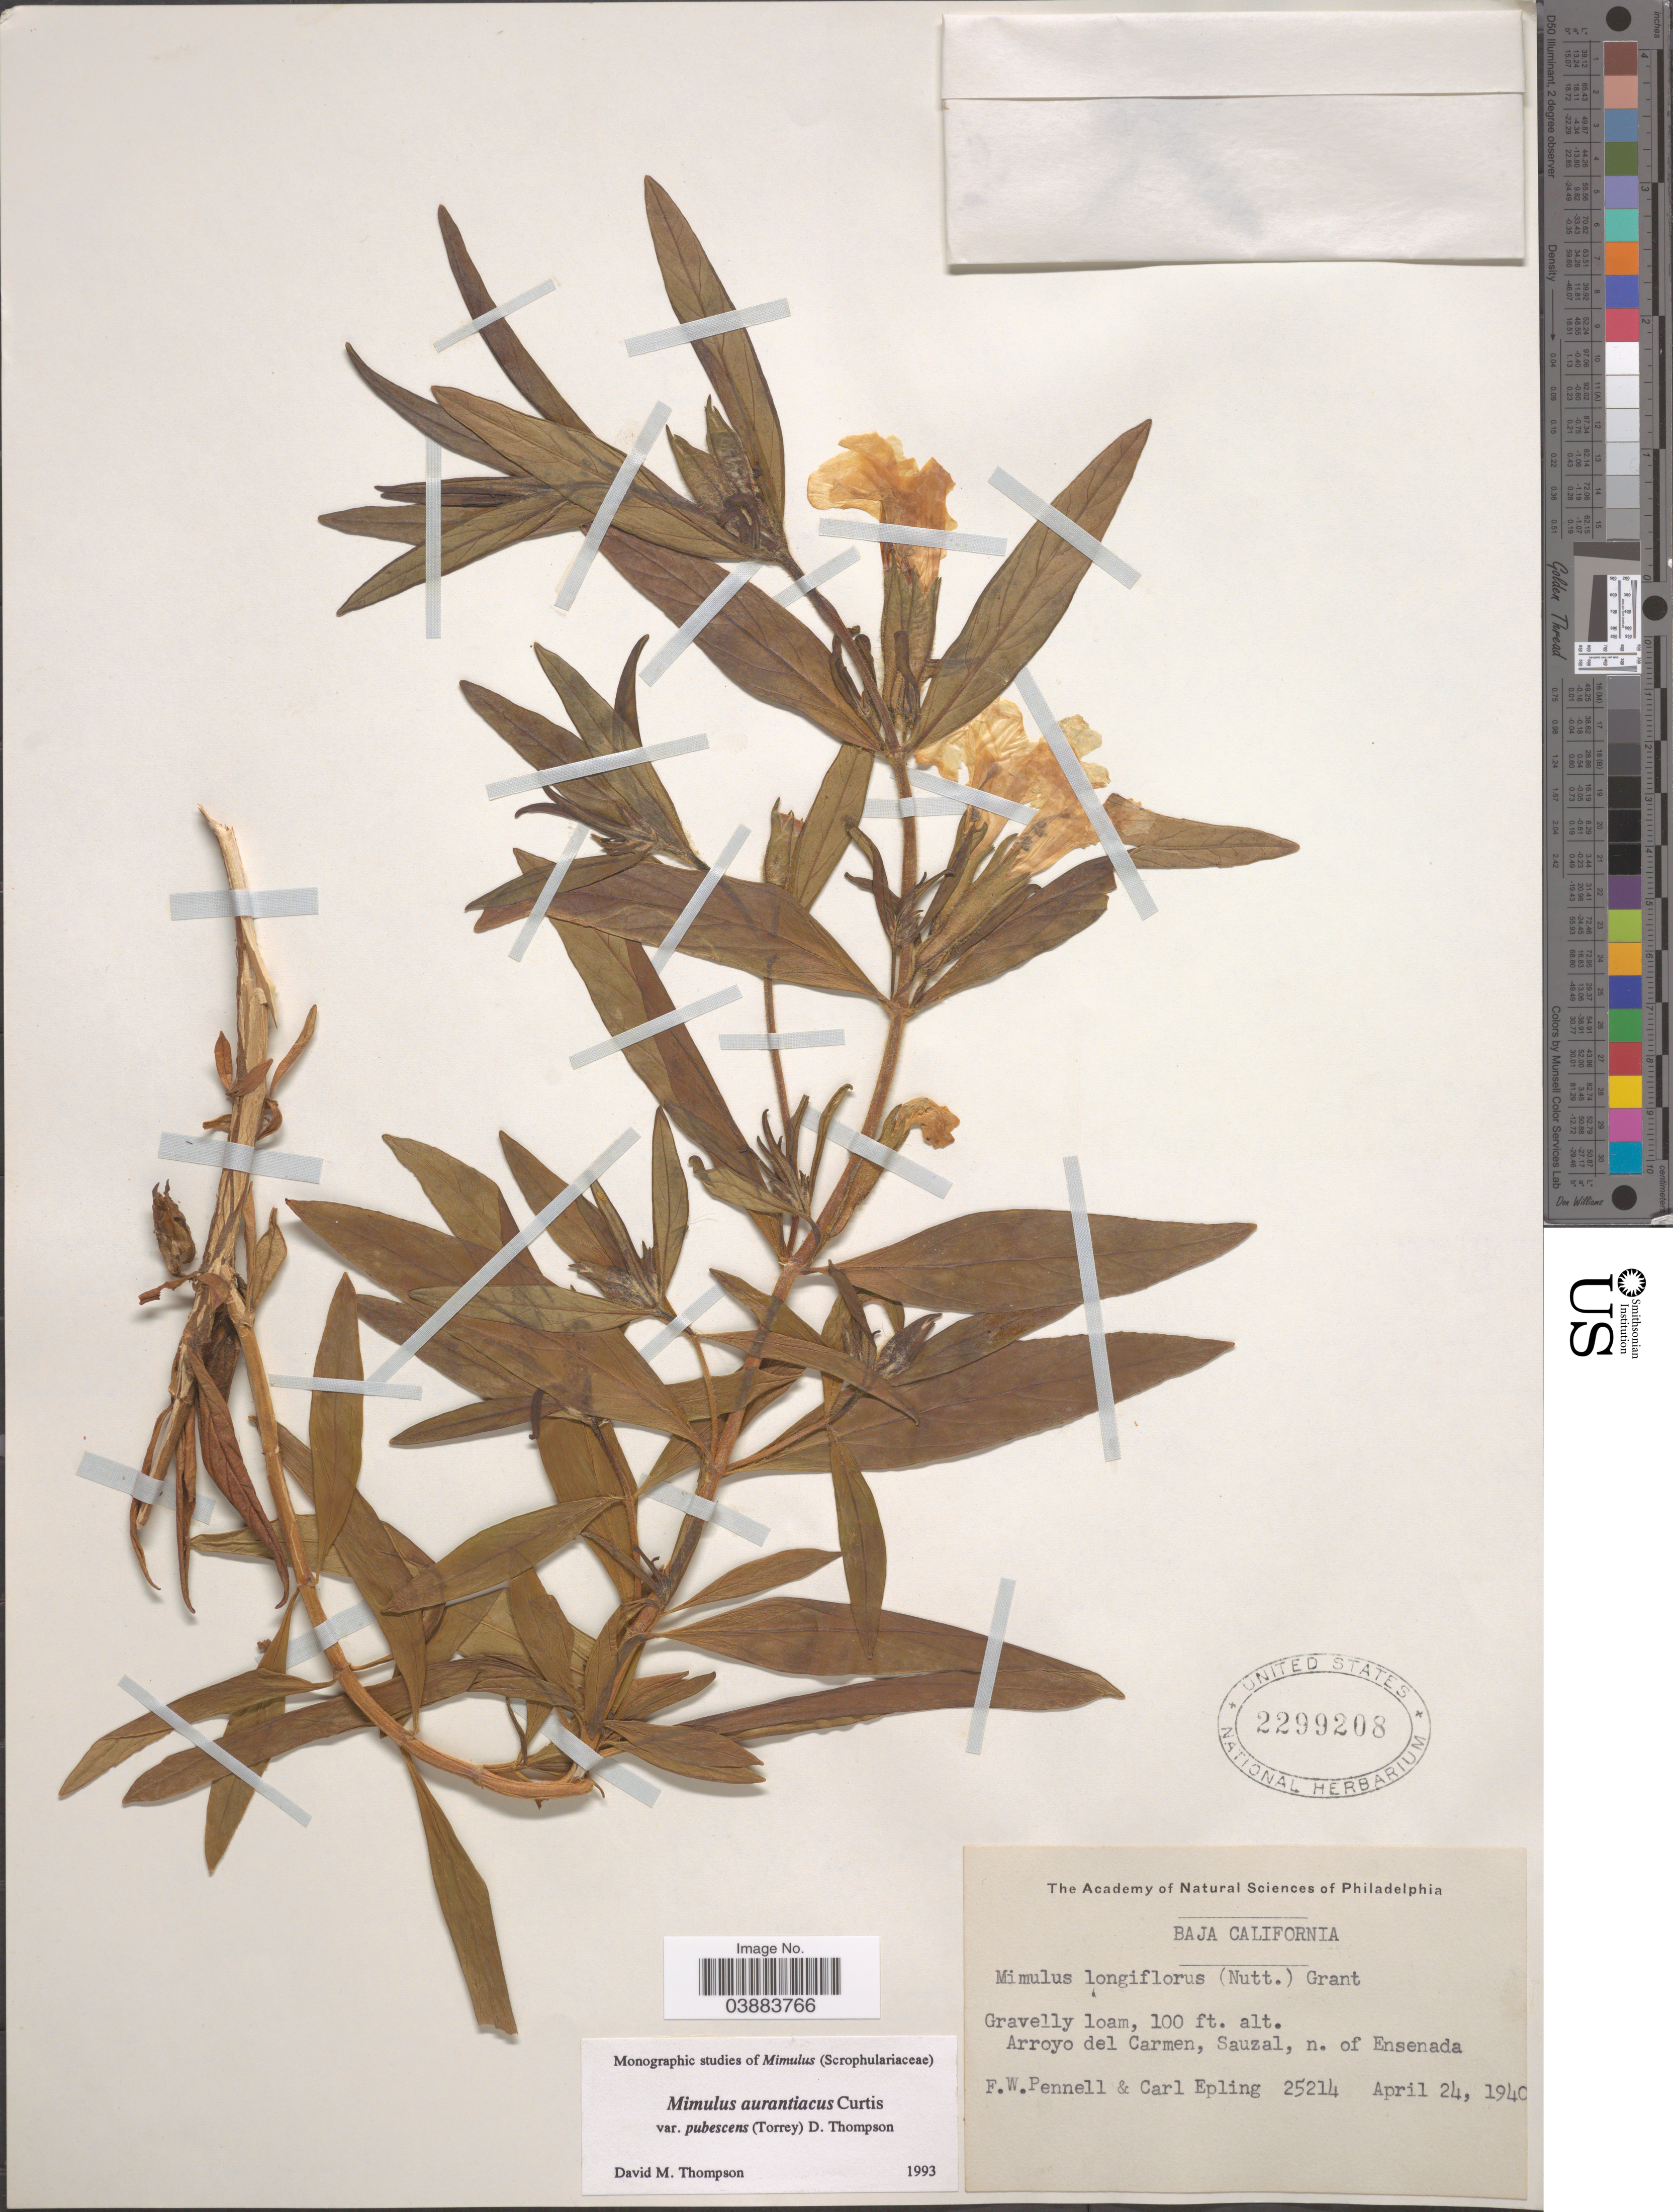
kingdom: Plantae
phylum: Tracheophyta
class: Magnoliopsida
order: Lamiales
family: Phrymaceae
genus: Diplacus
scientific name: Diplacus aurantiacus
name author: (Curtis) Jeps.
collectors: F. W. Pennell & C. C. Epling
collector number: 25214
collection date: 1940-04-24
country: Mexico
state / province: Baja California Norte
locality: Arroyo del Carmen, Sauzal, n. of Ensenada.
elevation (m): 30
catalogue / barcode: US 2299208